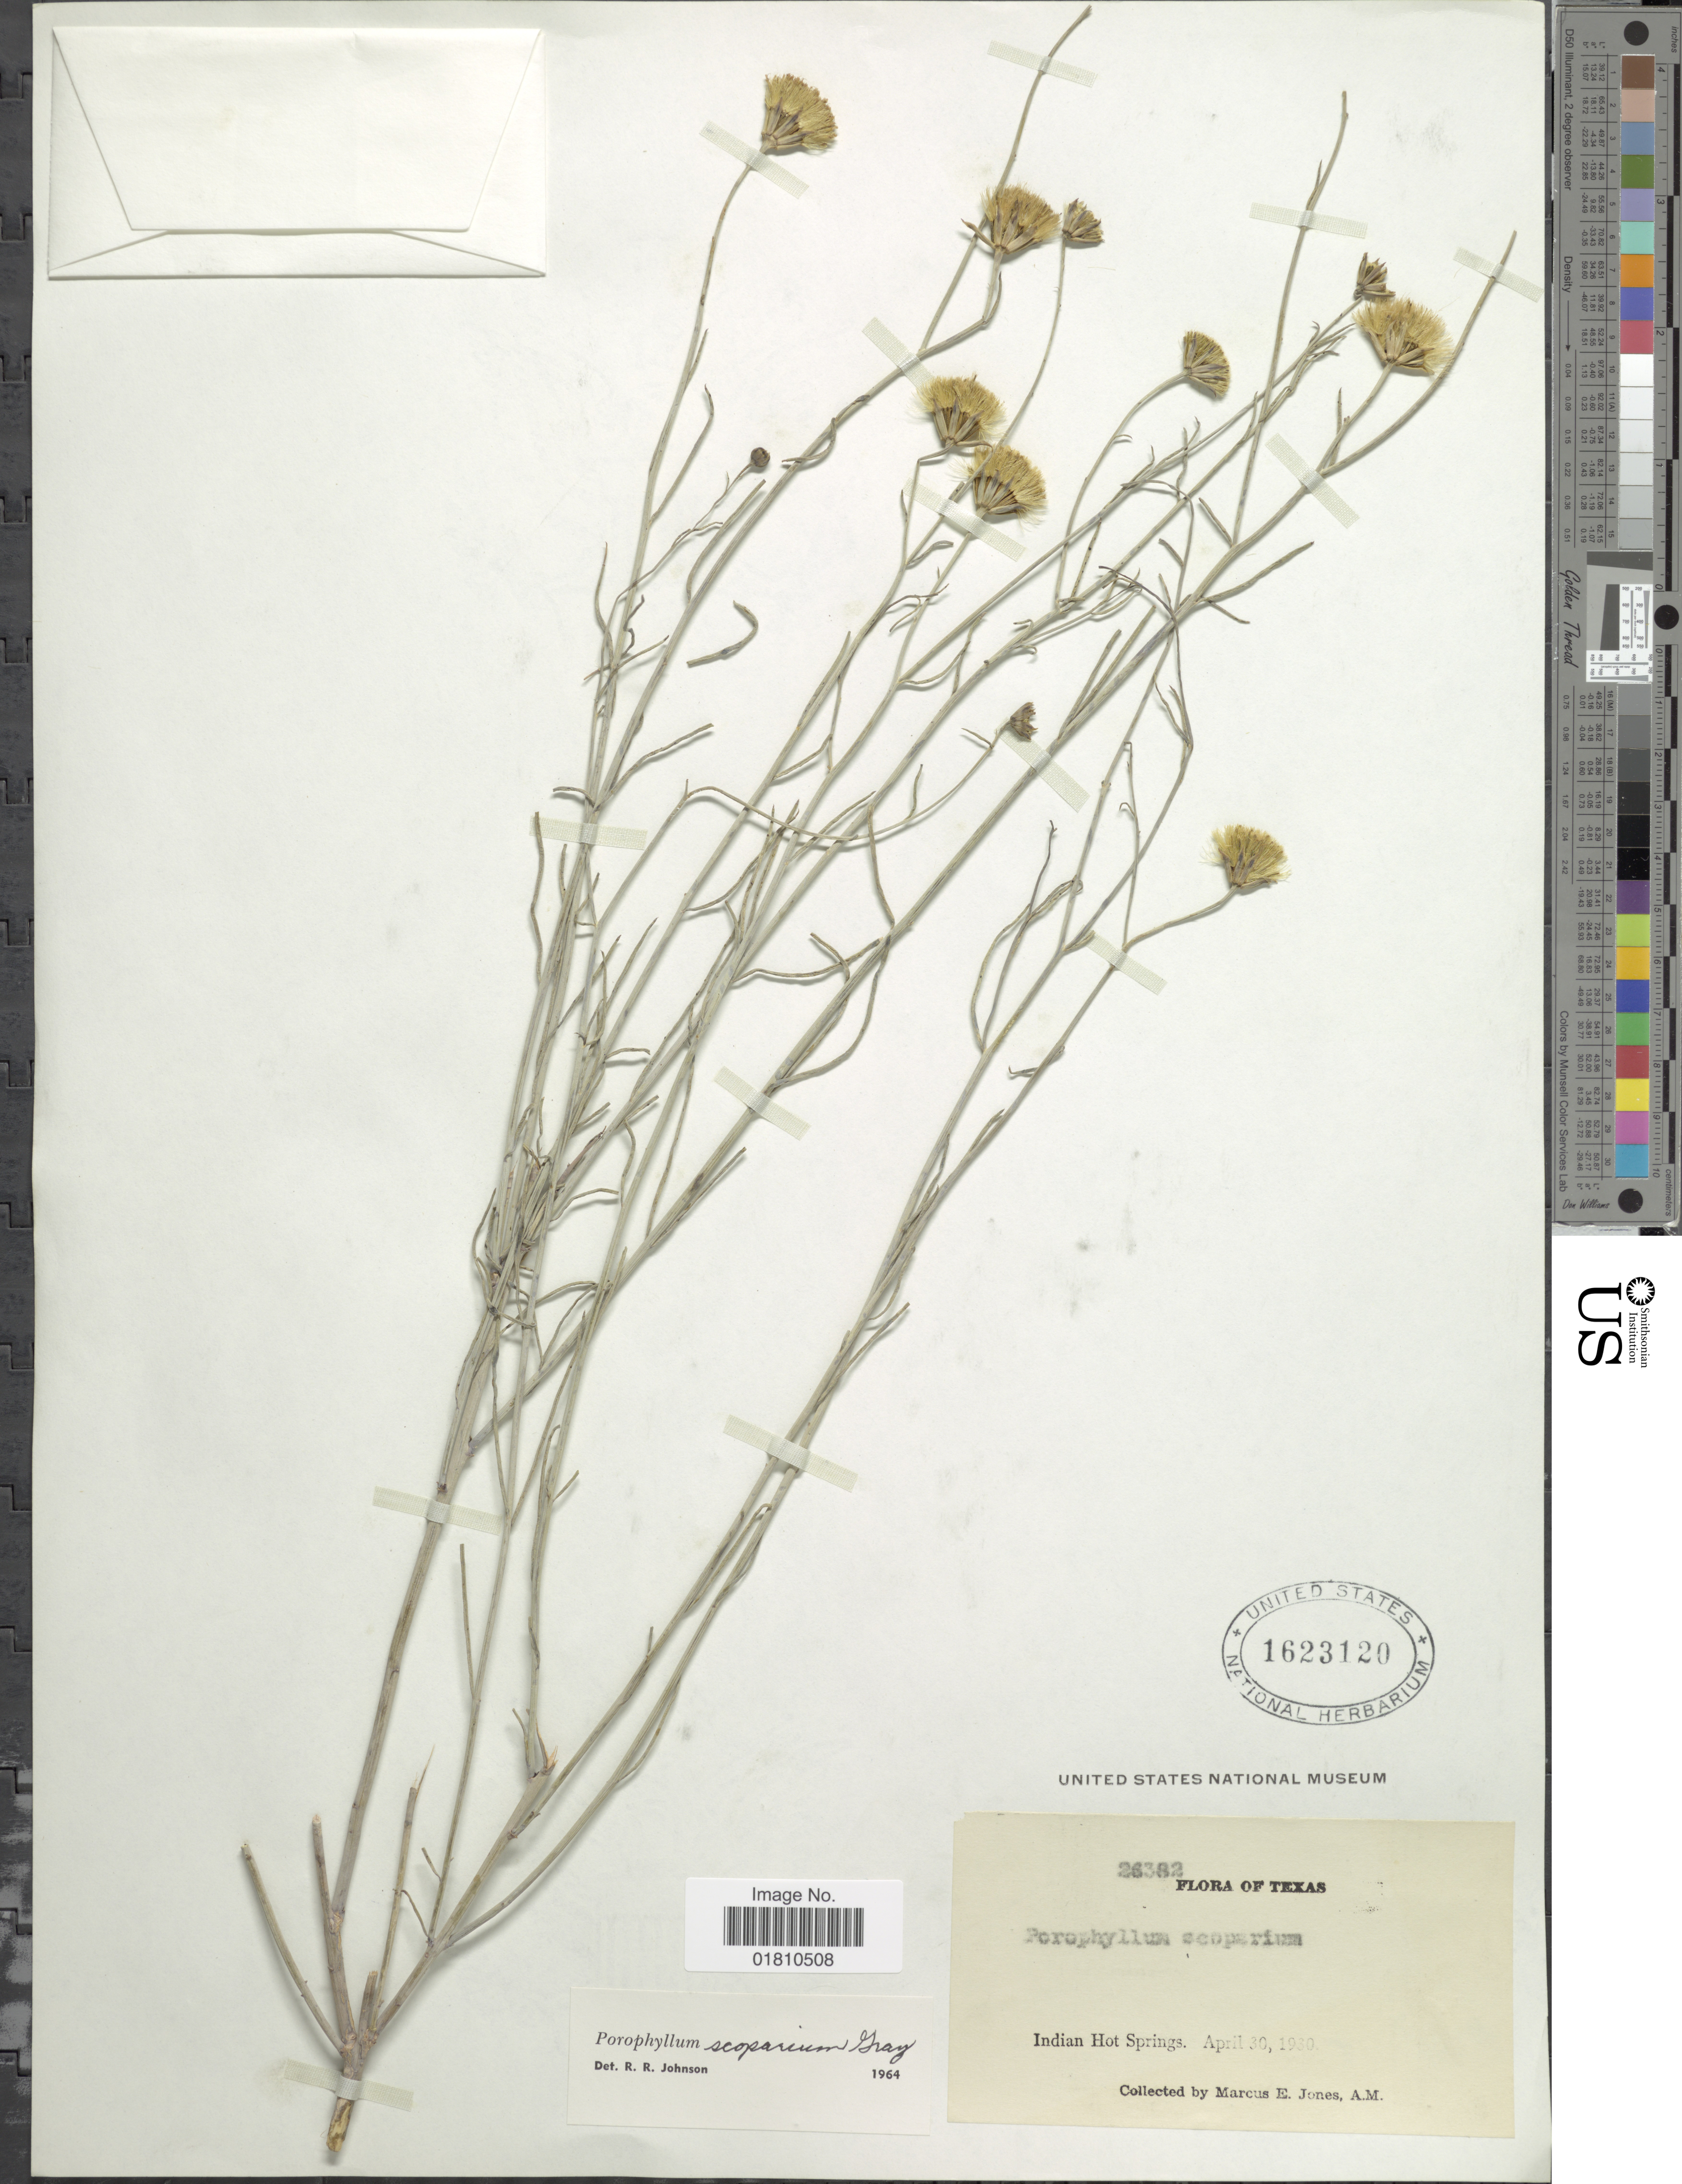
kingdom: Plantae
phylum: Tracheophyta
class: Magnoliopsida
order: Asterales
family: Asteraceae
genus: Porophyllum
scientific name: Porophyllum scoparium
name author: A. Gray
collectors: M. E. Jones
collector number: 26382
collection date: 1930-04-30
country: United States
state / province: Texas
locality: Indian Hot Springs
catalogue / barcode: US 1623120